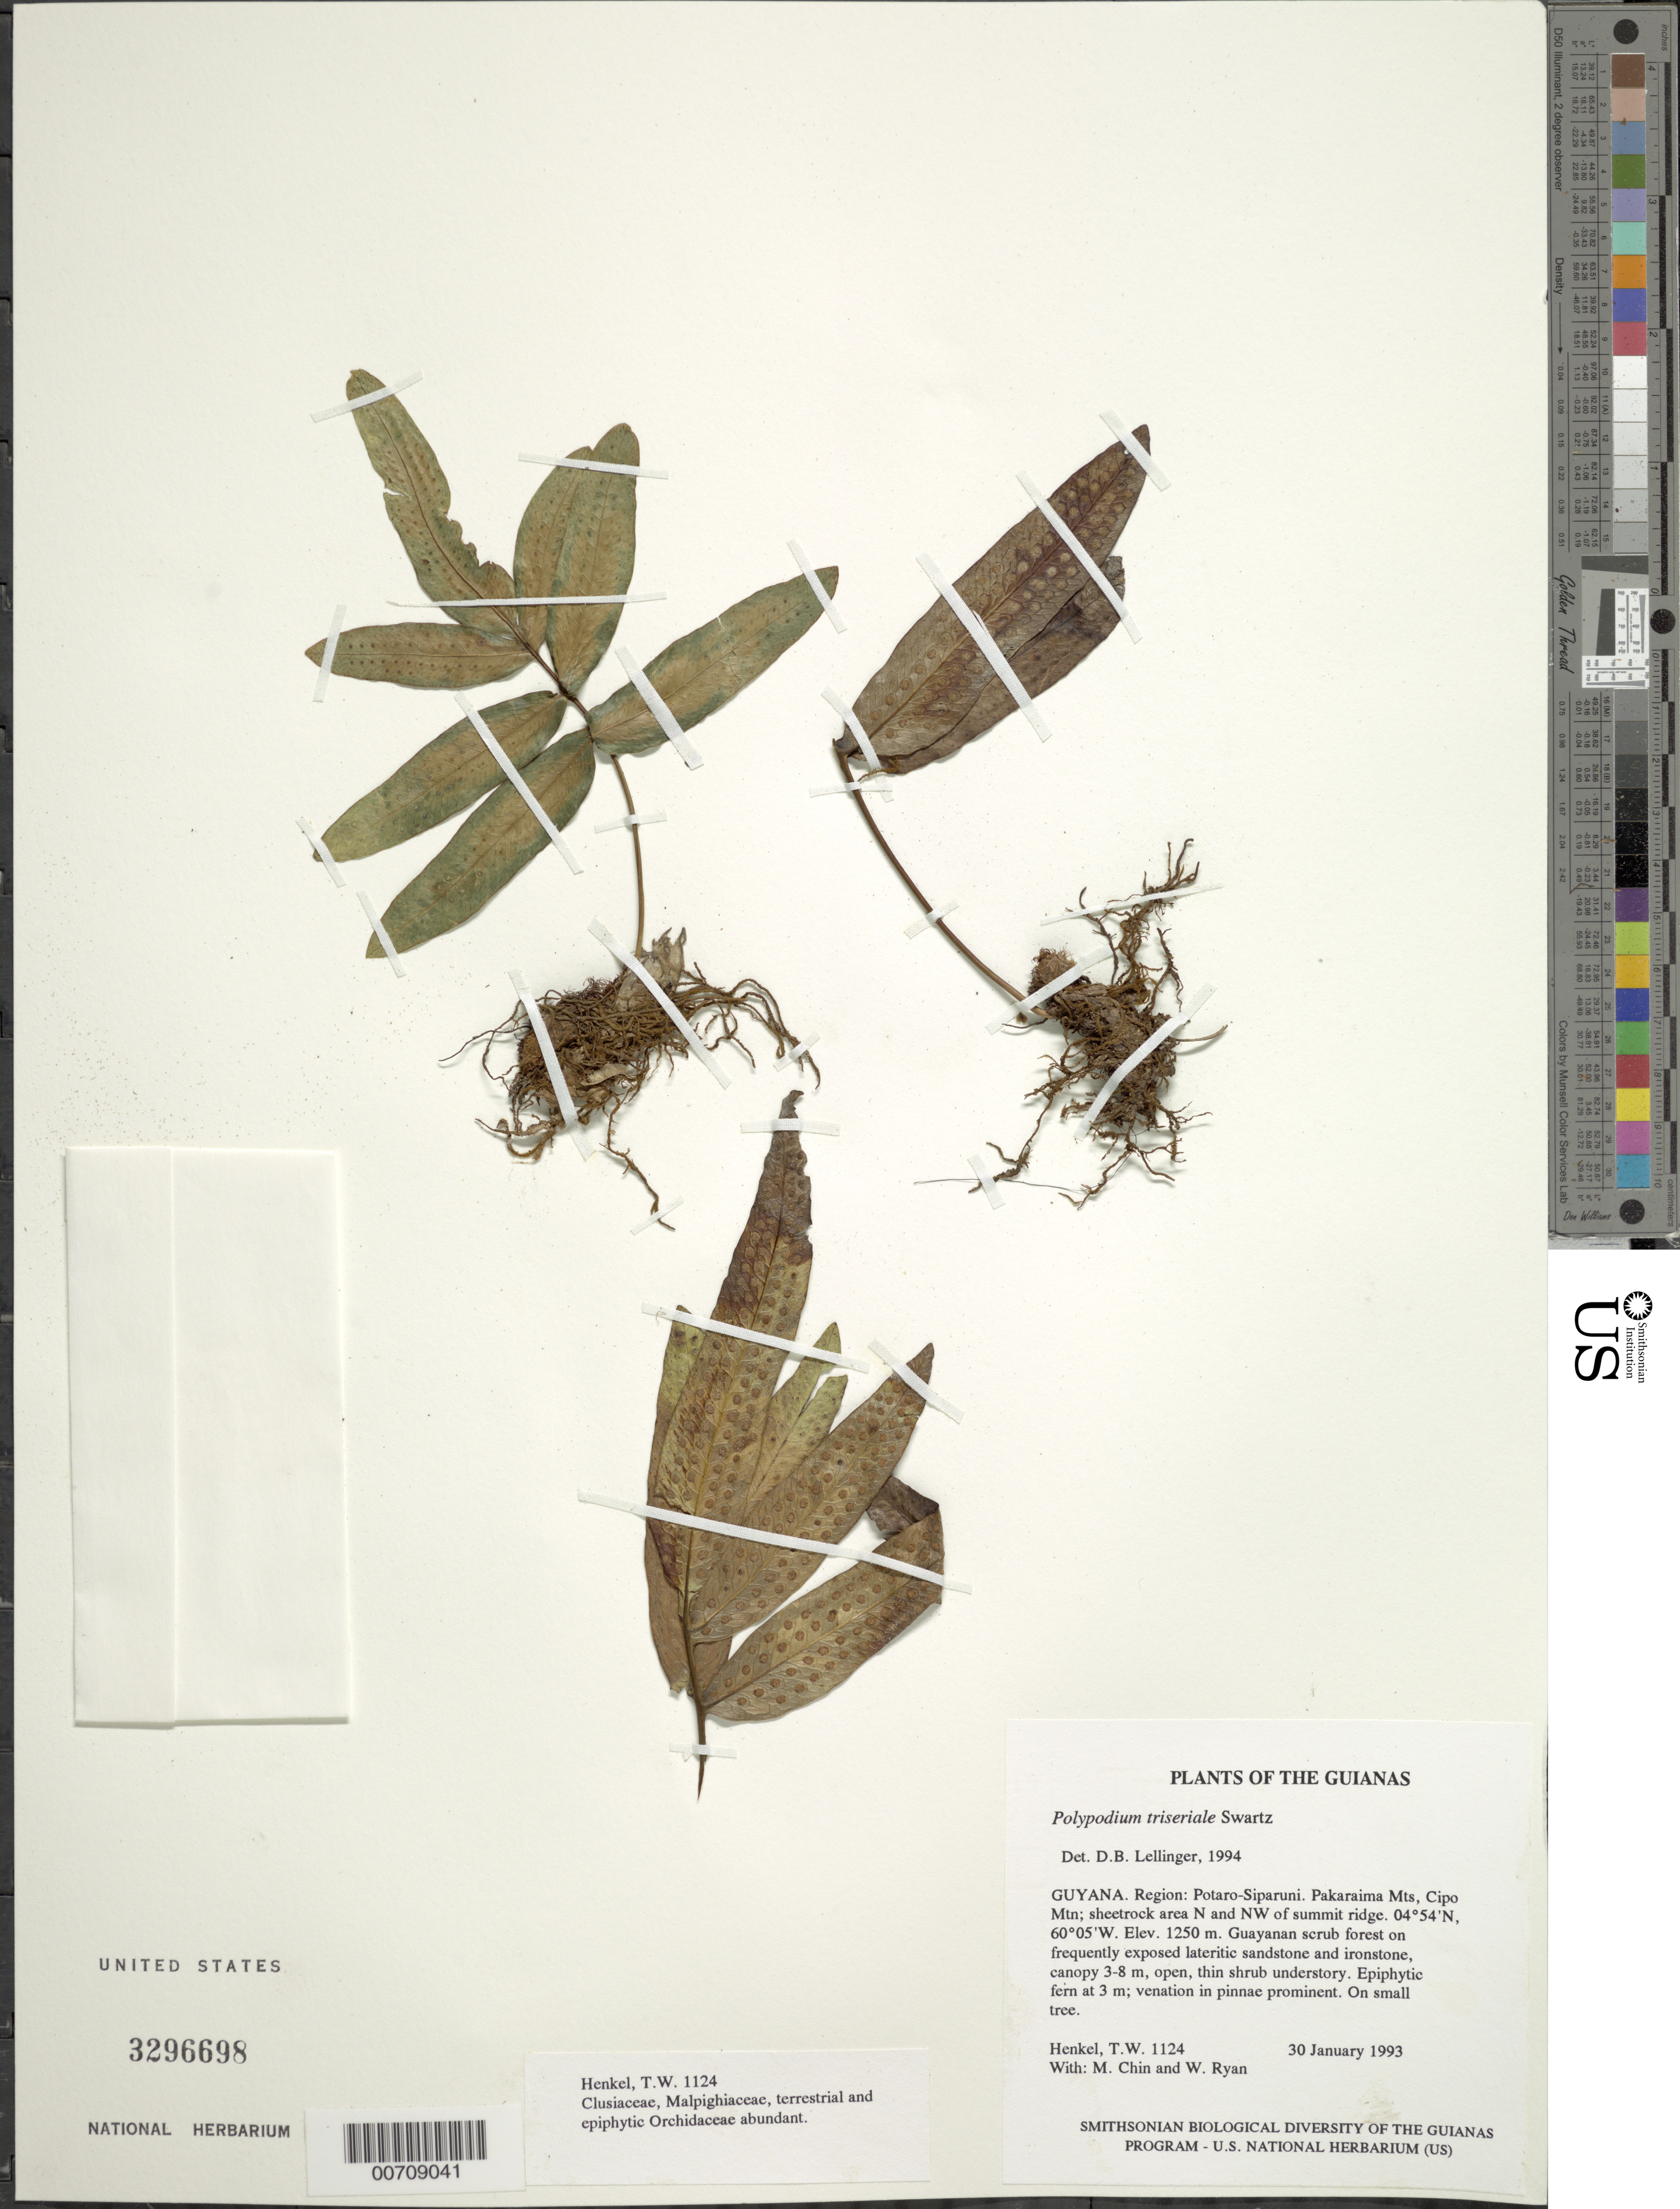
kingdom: Plantae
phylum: Tracheophyta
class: Polypodiopsida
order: Polypodiales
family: Polypodiaceae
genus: Serpocaulon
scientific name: Serpocaulon triseriale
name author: (Sw.) A.R. Sm.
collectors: T. Henkel, M. Chin & W. Ryan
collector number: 1124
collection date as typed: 30 January 1993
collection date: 1993-01-30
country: Guyana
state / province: Potaro-Siparuni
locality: Pakaraima Mts, Cipo Mtn; sheetrock area N and NW of summit ridge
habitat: Guayanan scrub forest on frequently exposed lateritic sandstone and ironstone, canopy 3-8 m, open, thin shrub understory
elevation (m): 1250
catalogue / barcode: US 3296698